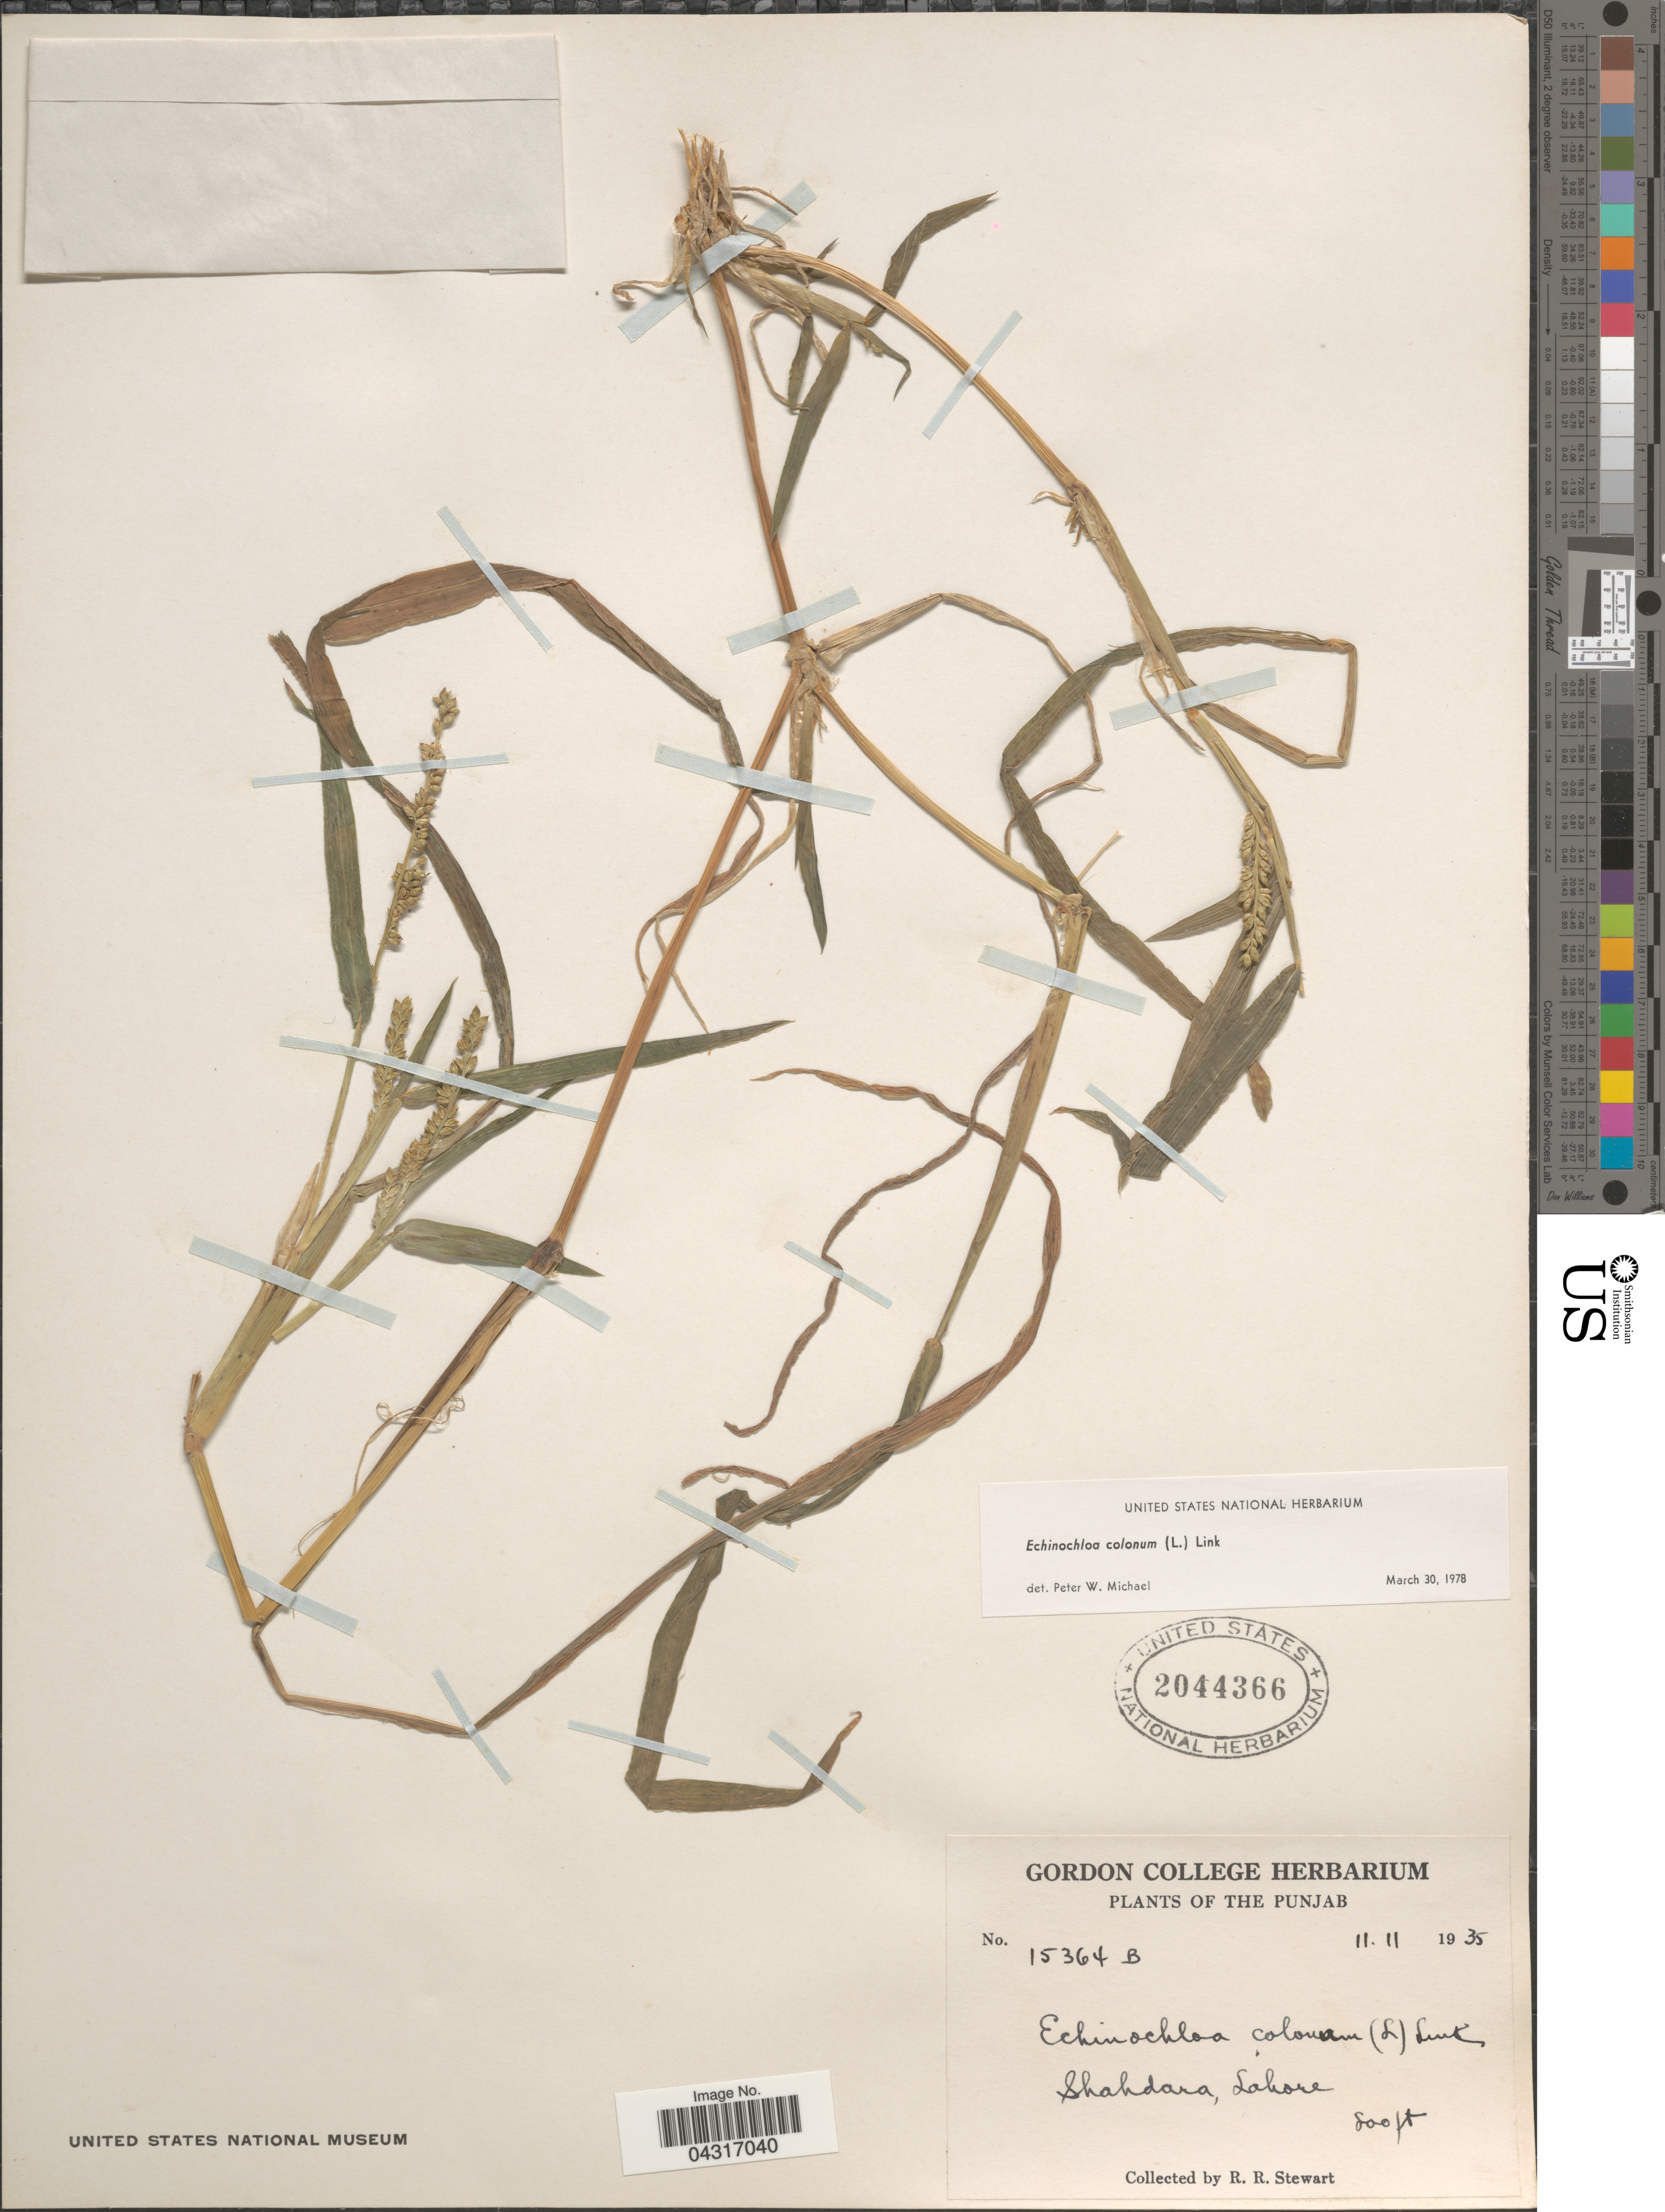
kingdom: Plantae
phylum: Tracheophyta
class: Liliopsida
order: Poales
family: Poaceae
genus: Echinochloa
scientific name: Echinochloa colona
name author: (L.) Link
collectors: R. Stewart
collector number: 15364B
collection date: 1935-11-11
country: Pakistan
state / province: Punjab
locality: Shahdara, Lahore.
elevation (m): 244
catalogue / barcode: US 2044366